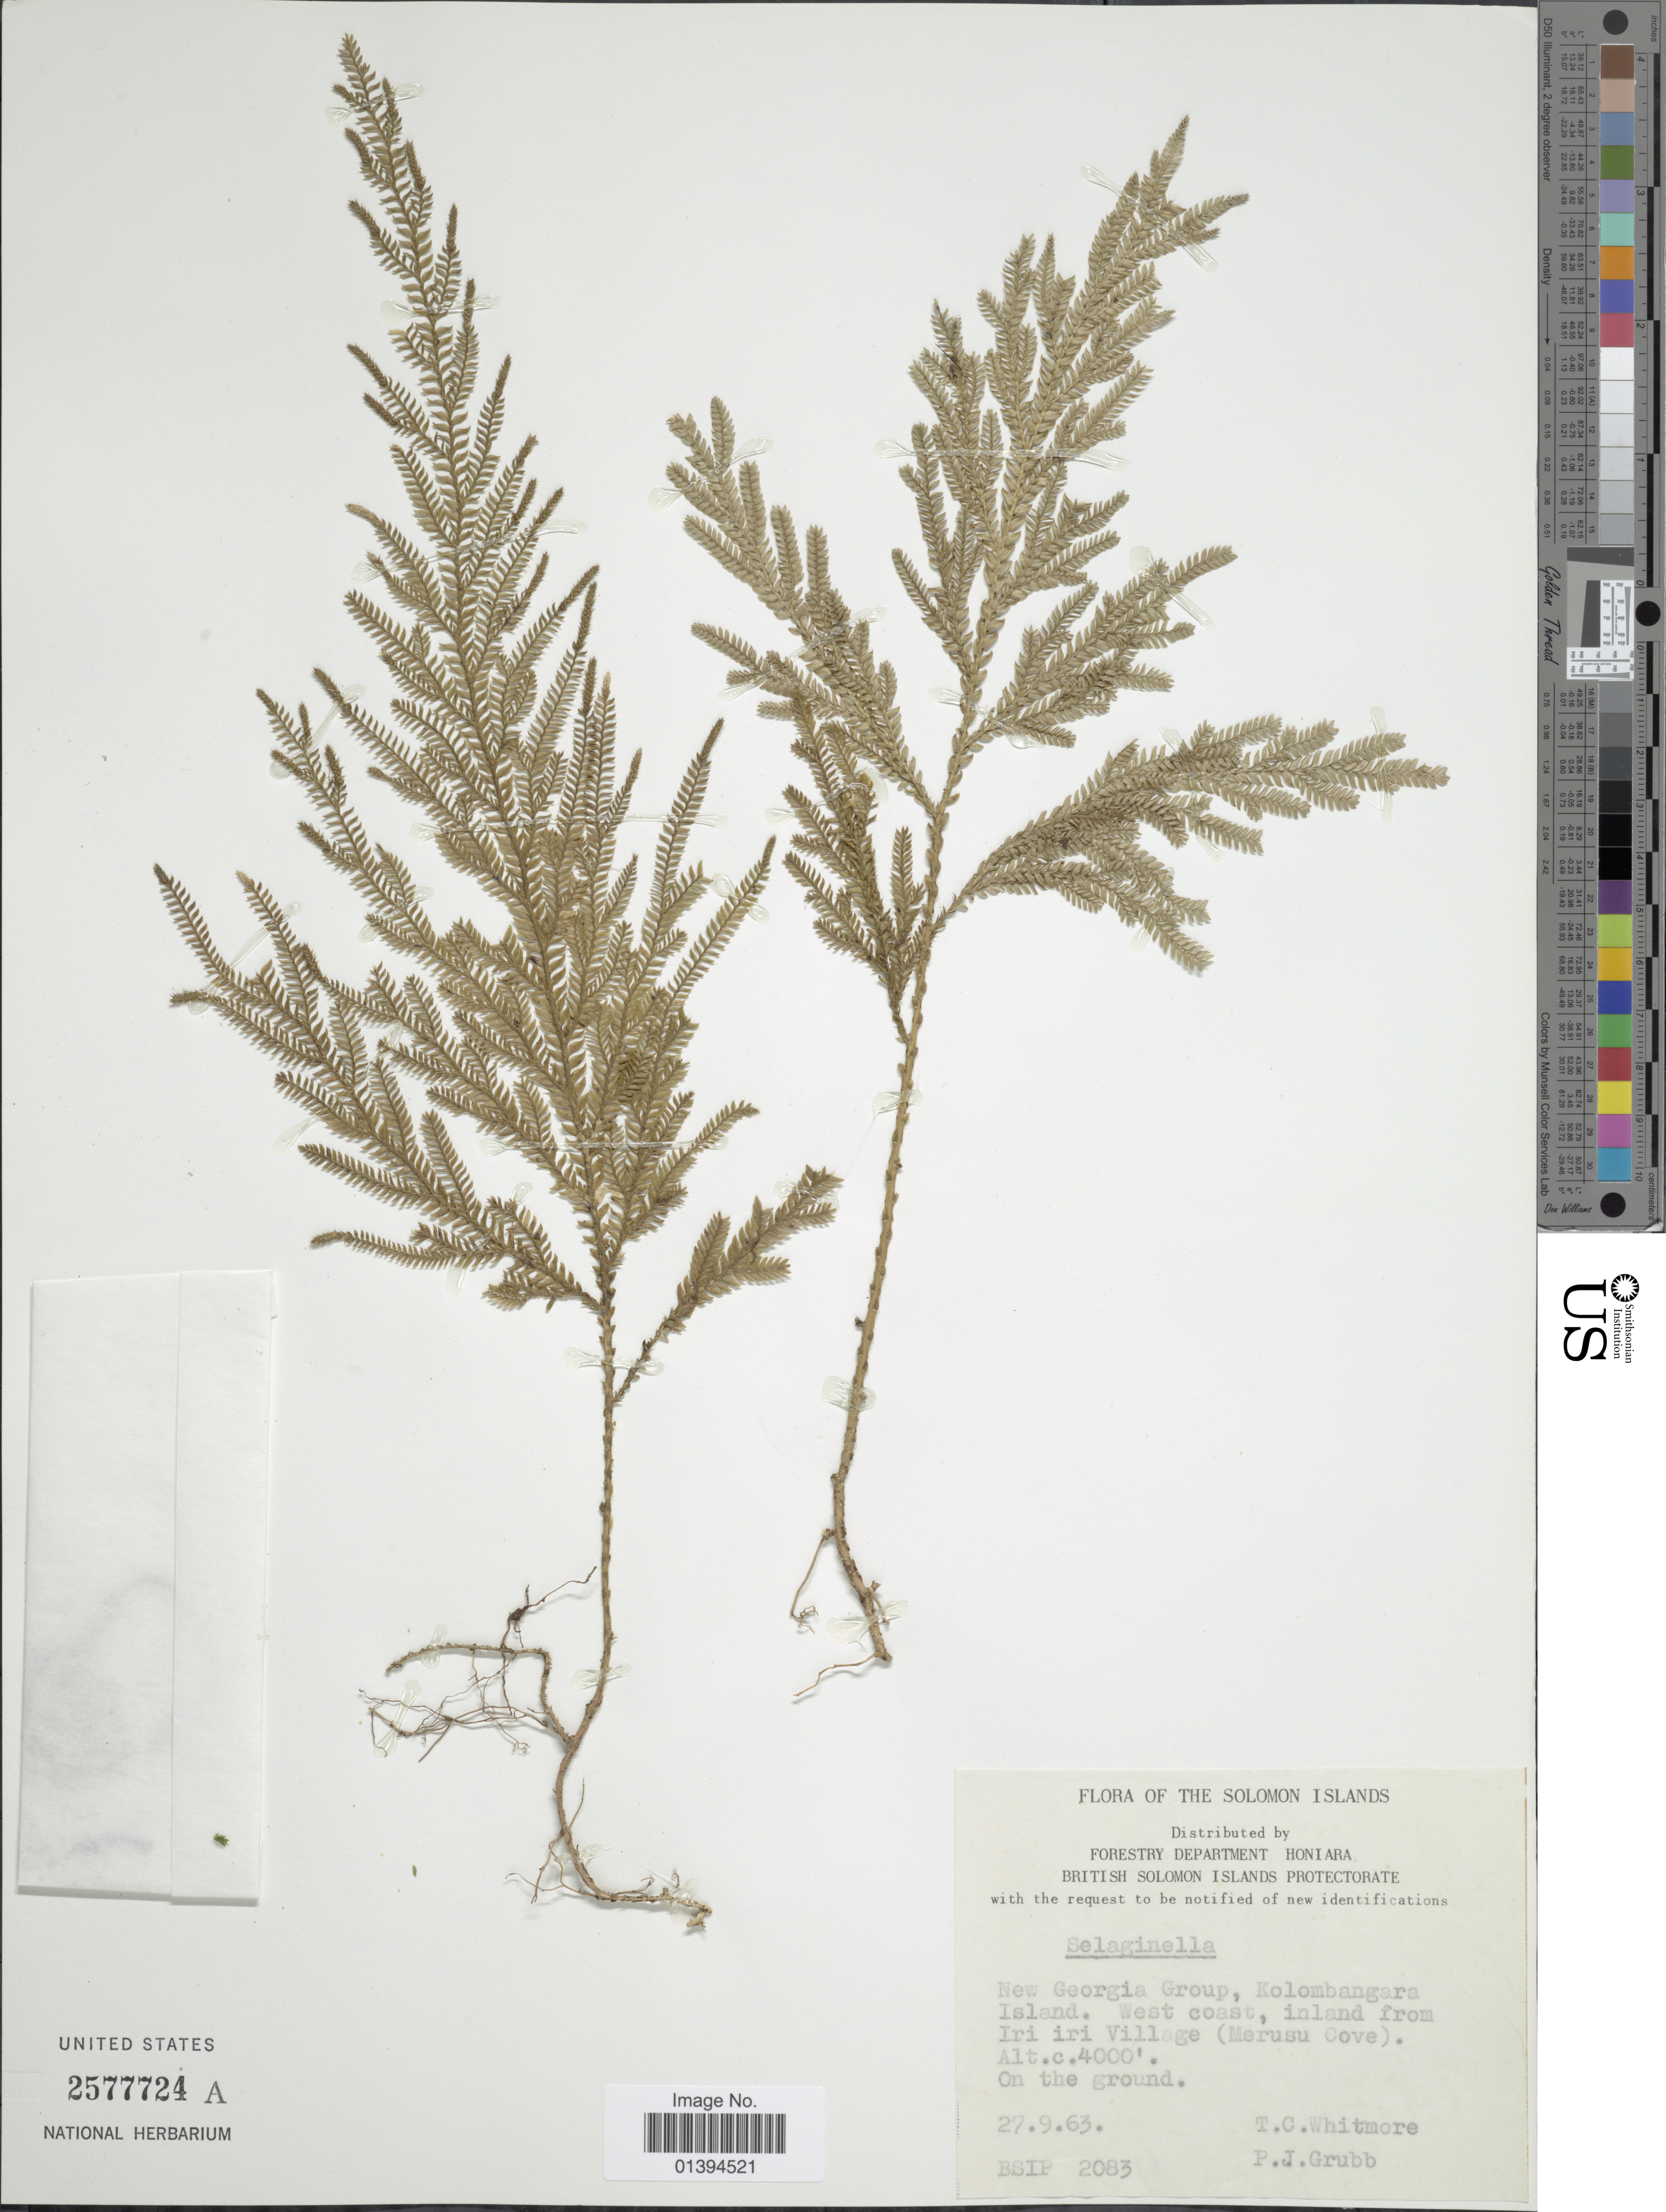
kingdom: Plantae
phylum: Tracheophyta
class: Lycopodiopsida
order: Selaginellales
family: Selaginellaceae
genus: Selaginella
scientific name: Selaginella sp.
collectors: T. C. Whitmore & P. J. Grubb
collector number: BSIP 2083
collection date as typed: Transcribed d/m/y: 27/9/63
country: Solomon Islands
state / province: Solomon Islands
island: Kolombangara [Nduke]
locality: New Georgia Group, Kolombangara Island, West coast, island from Iri iri village (Merusu Cove)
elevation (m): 1219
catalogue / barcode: US 2577724A